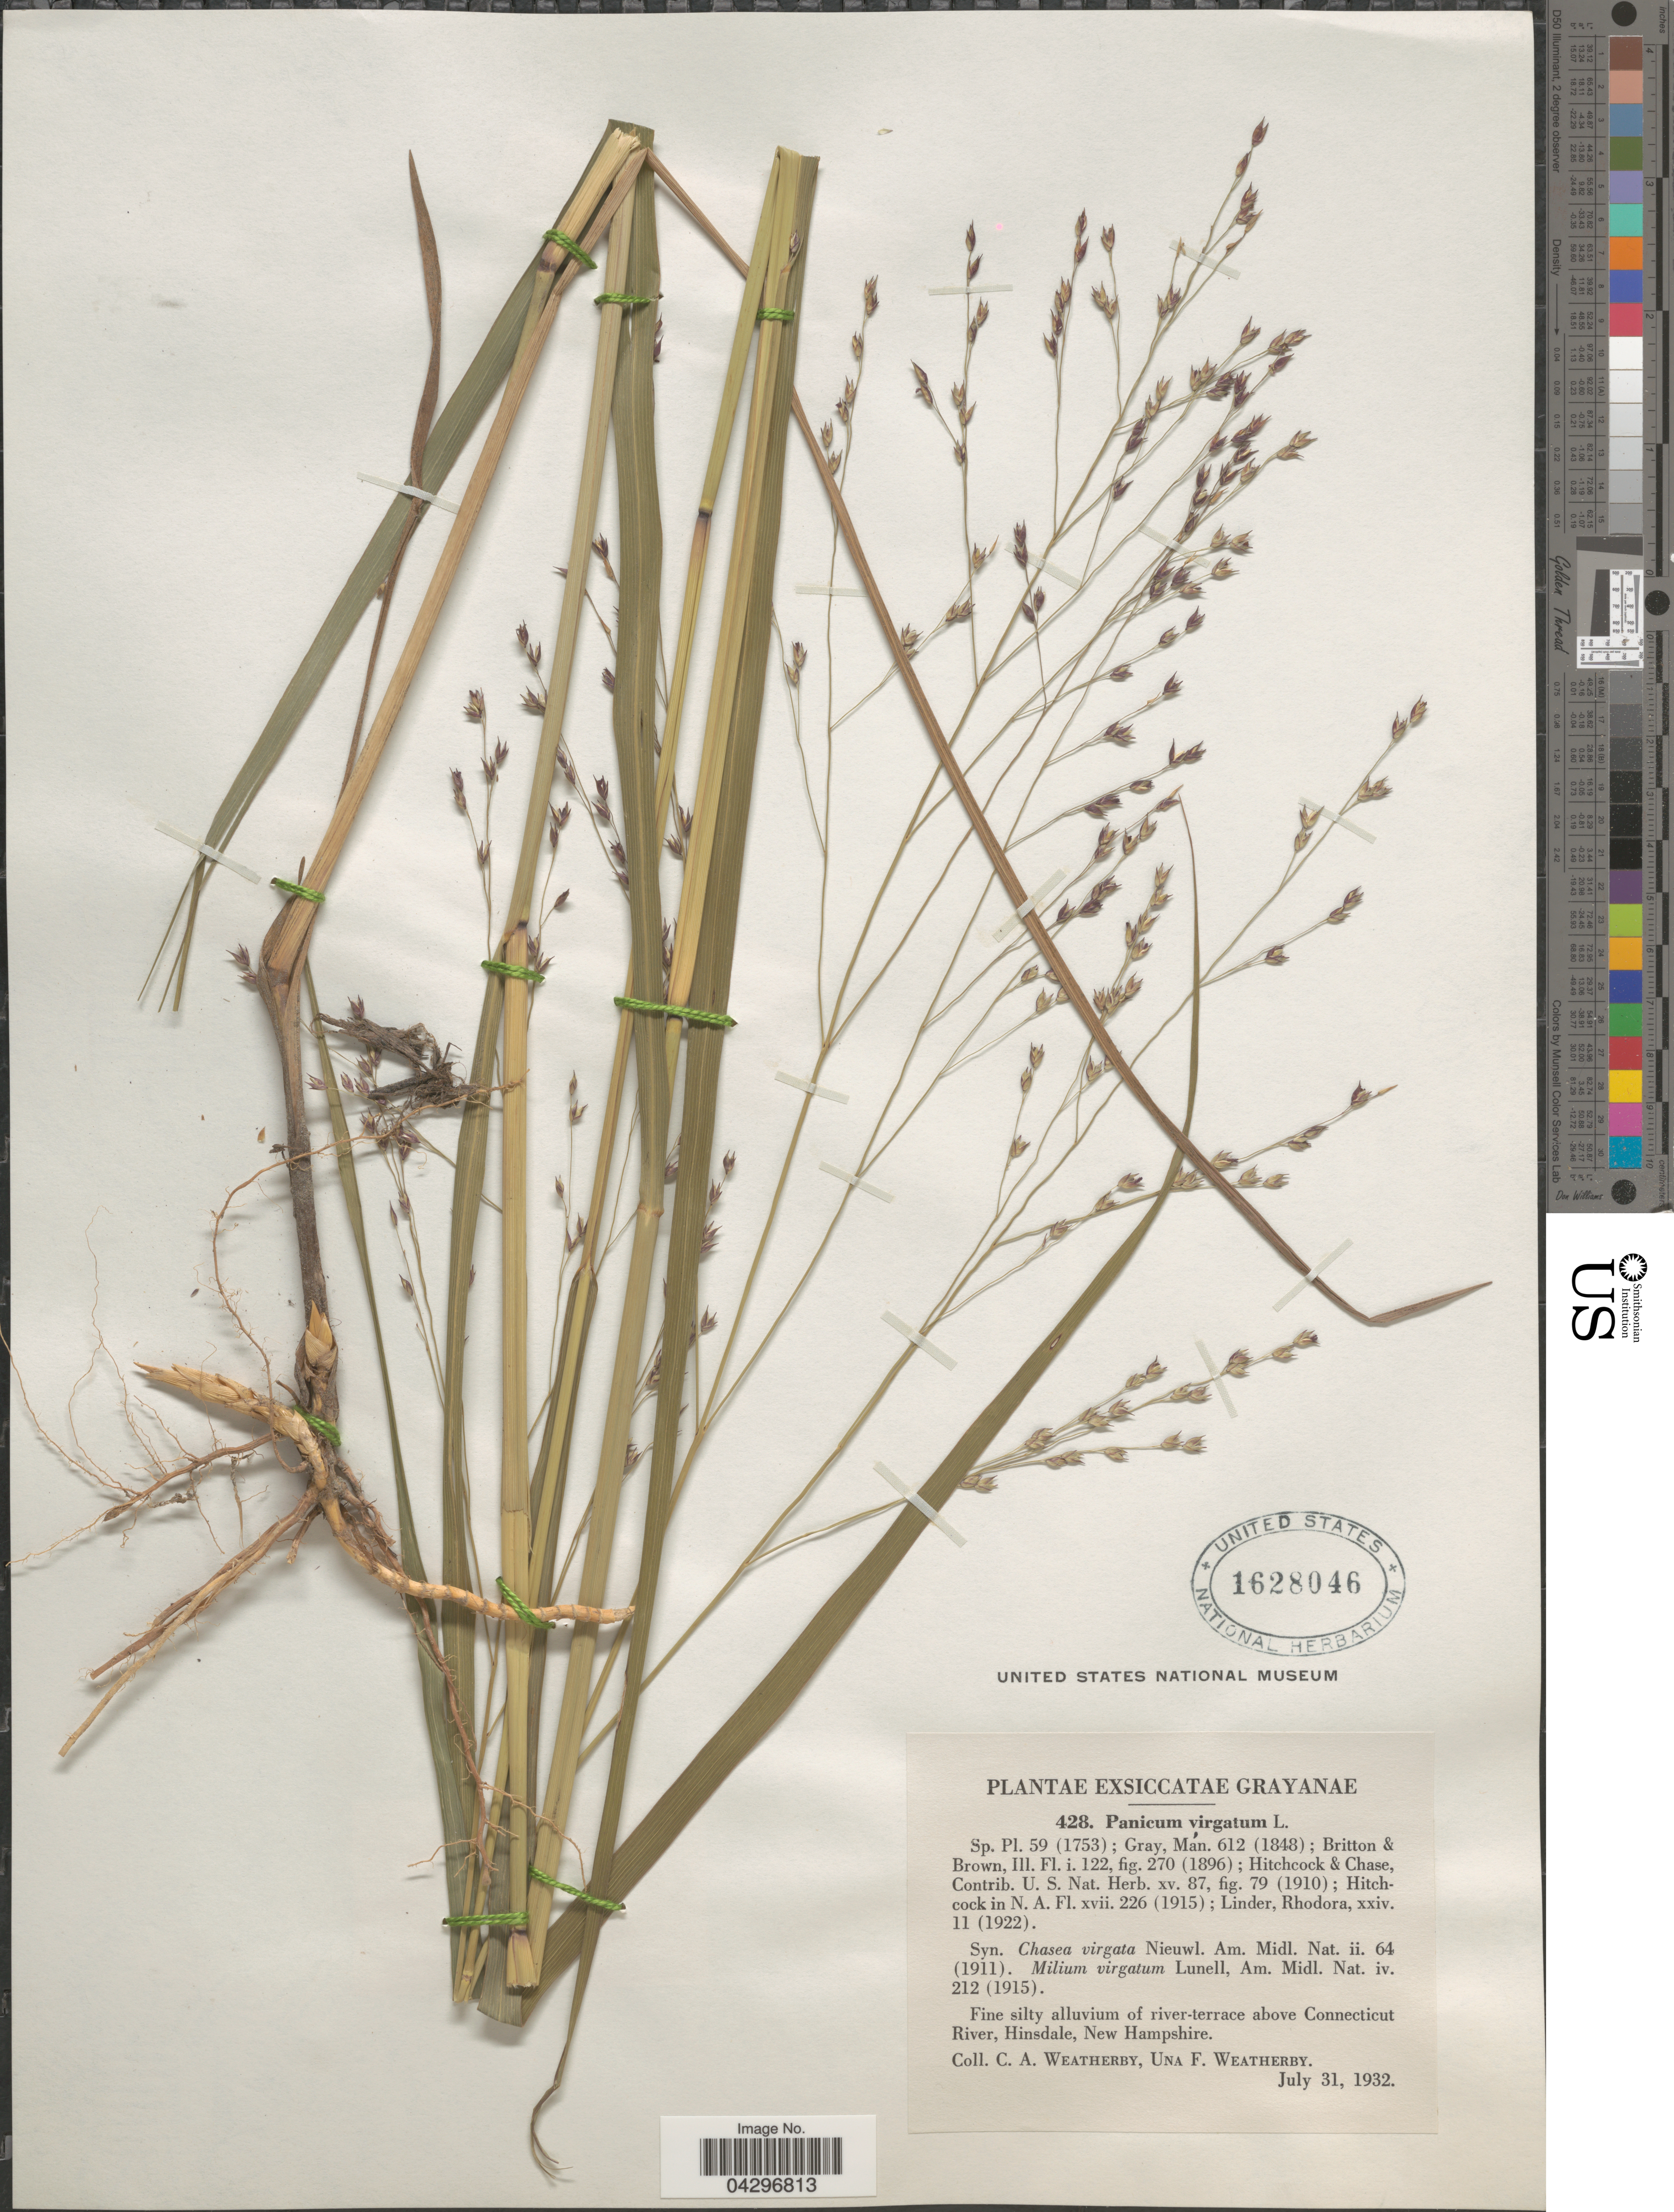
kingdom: Plantae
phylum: Tracheophyta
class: Liliopsida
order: Poales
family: Poaceae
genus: Panicum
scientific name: Panicum virgatum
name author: L.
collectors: C. A. Weatherby & U. Weatherby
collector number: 428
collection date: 1932-07-31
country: United States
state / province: New Hampshire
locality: Fine silty alluvium of river-terrace above Connecticut River, Hinsdale.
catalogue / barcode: US 1628046